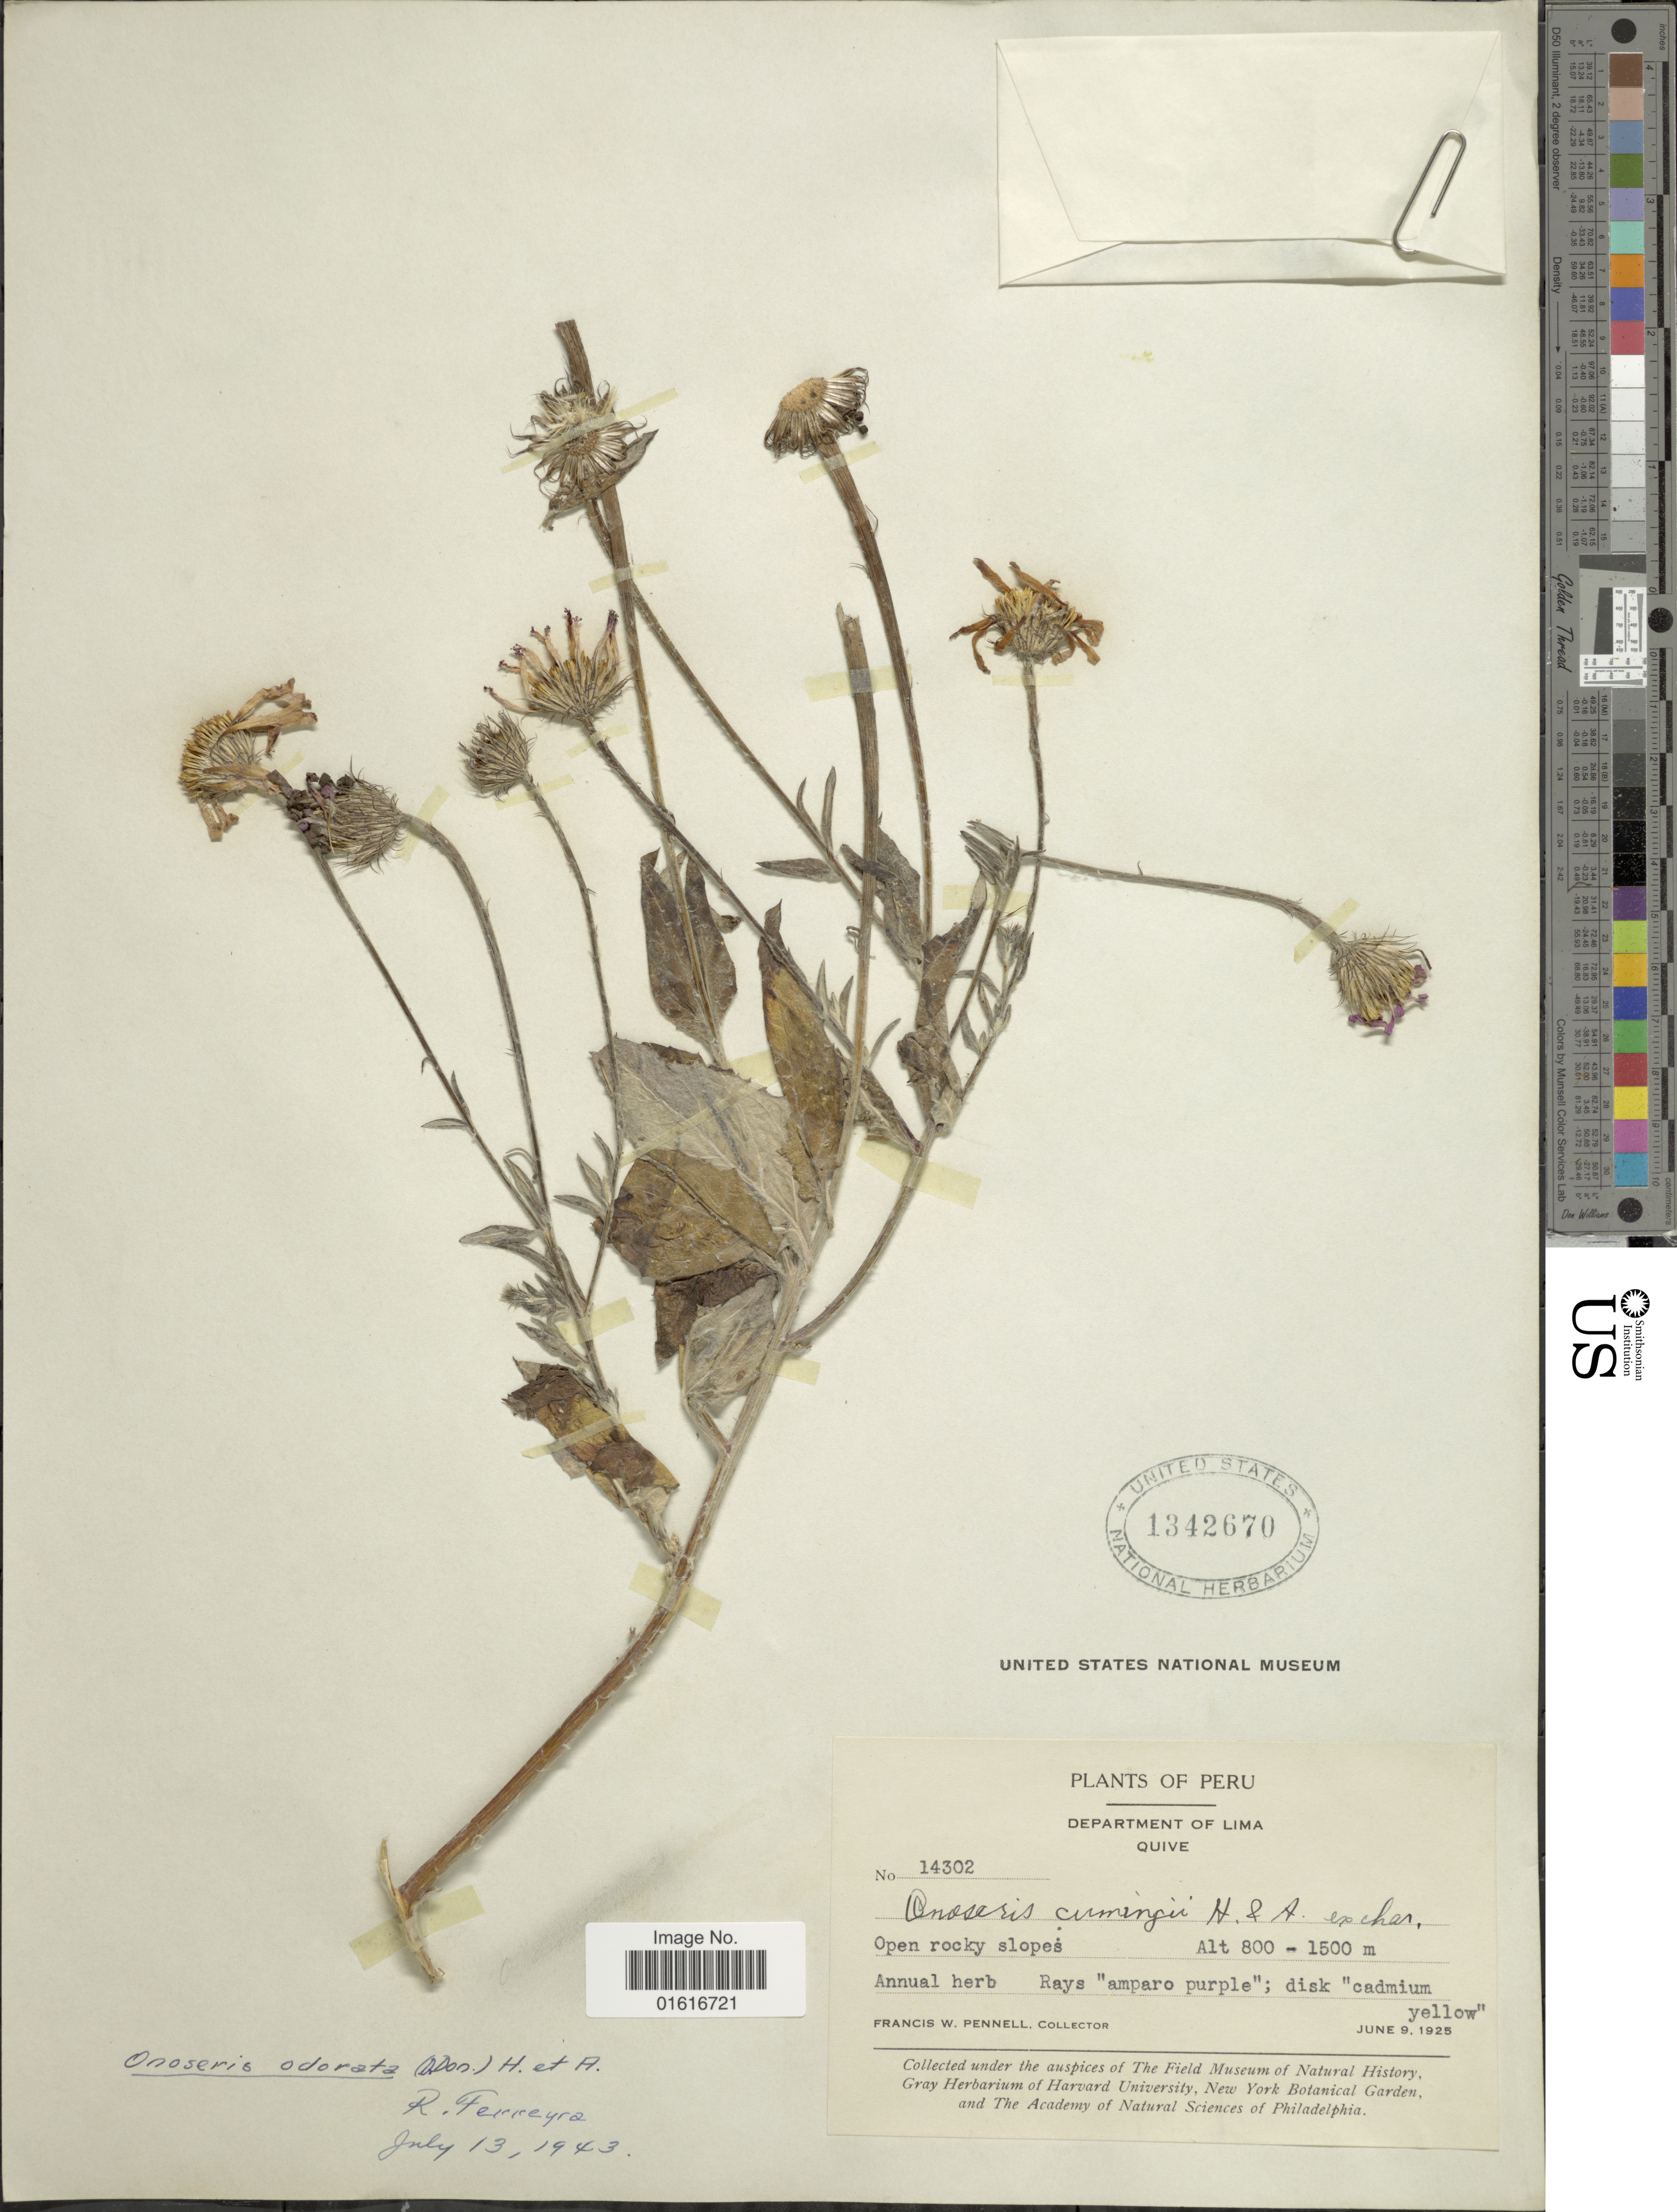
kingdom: Plantae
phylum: Tracheophyta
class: Magnoliopsida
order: Asterales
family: Asteraceae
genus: Onoseris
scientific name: Onoseris odorata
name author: (D. Don) Hook. & Arn.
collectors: F. W. Pennell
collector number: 14302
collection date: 1925-06-09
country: Peru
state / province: Lima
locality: Quive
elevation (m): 800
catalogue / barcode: US 1342670